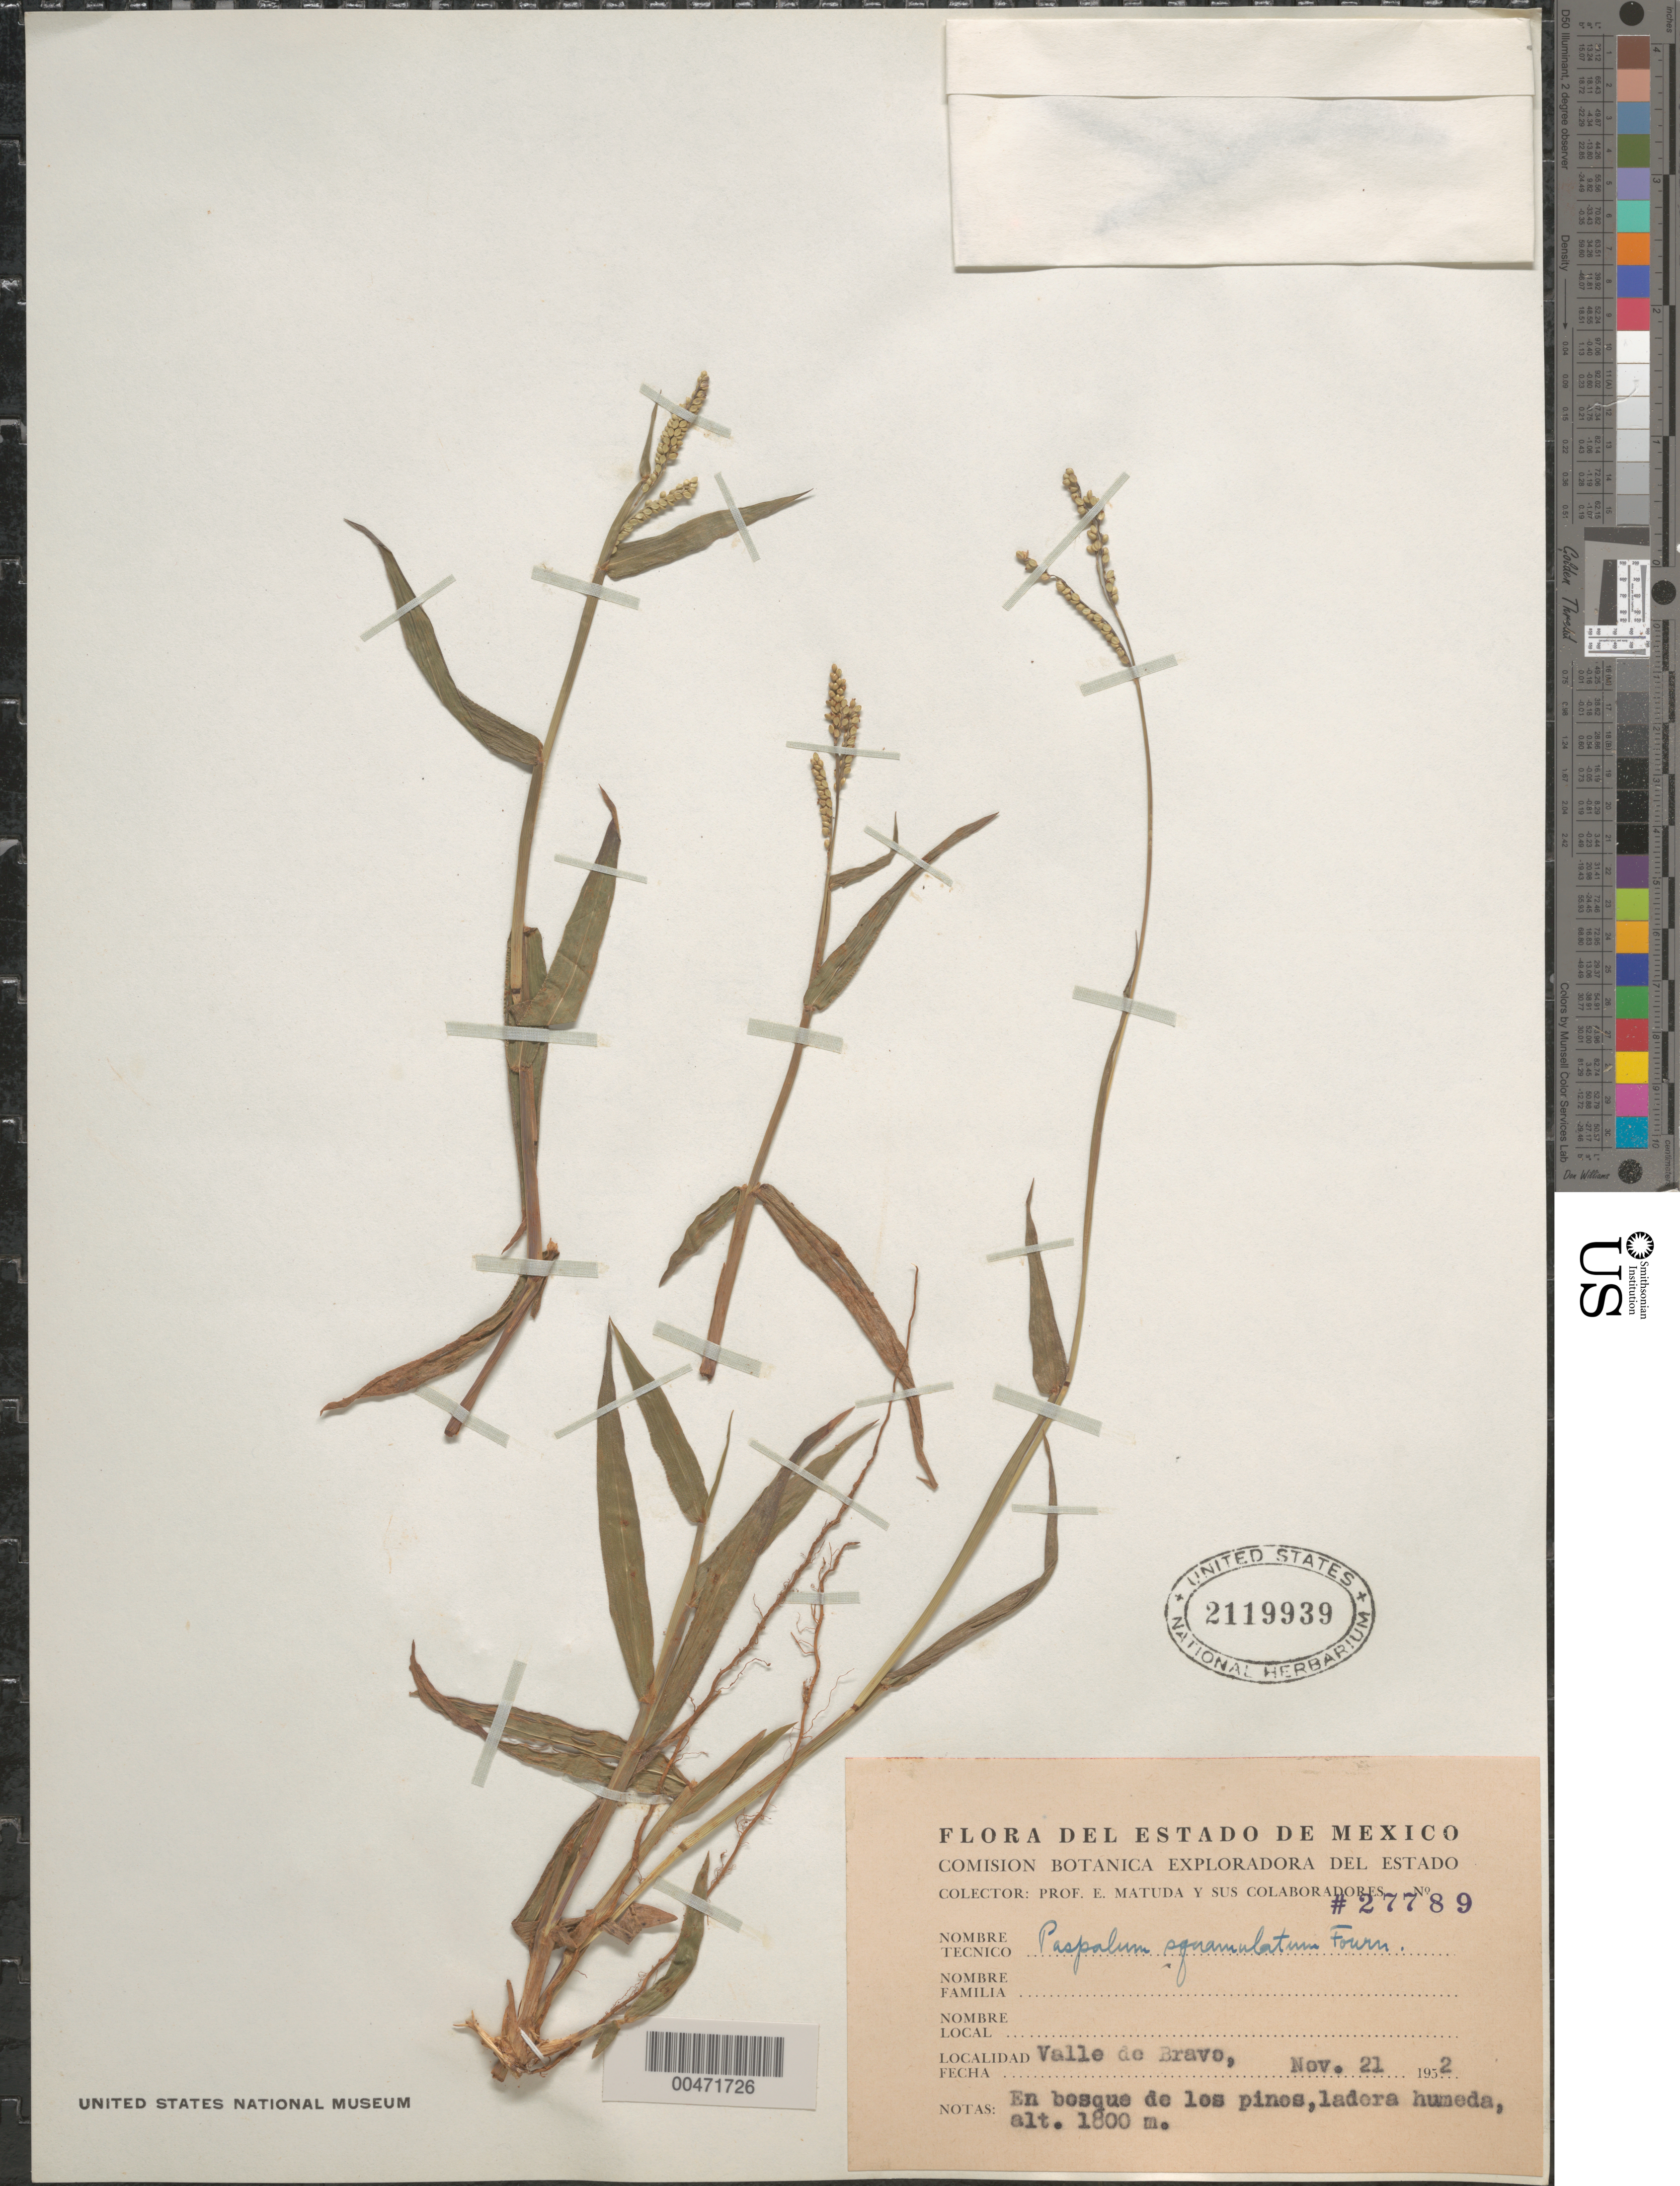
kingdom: Plantae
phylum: Tracheophyta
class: Liliopsida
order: Poales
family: Poaceae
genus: Paspalum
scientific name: Paspalum squamulatum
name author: E. Fourn.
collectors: E. Matuda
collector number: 27789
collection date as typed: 21 Nov 1952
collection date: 1952-11-21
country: Mexico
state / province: México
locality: Valle de Bravo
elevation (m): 1800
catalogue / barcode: US 2119939